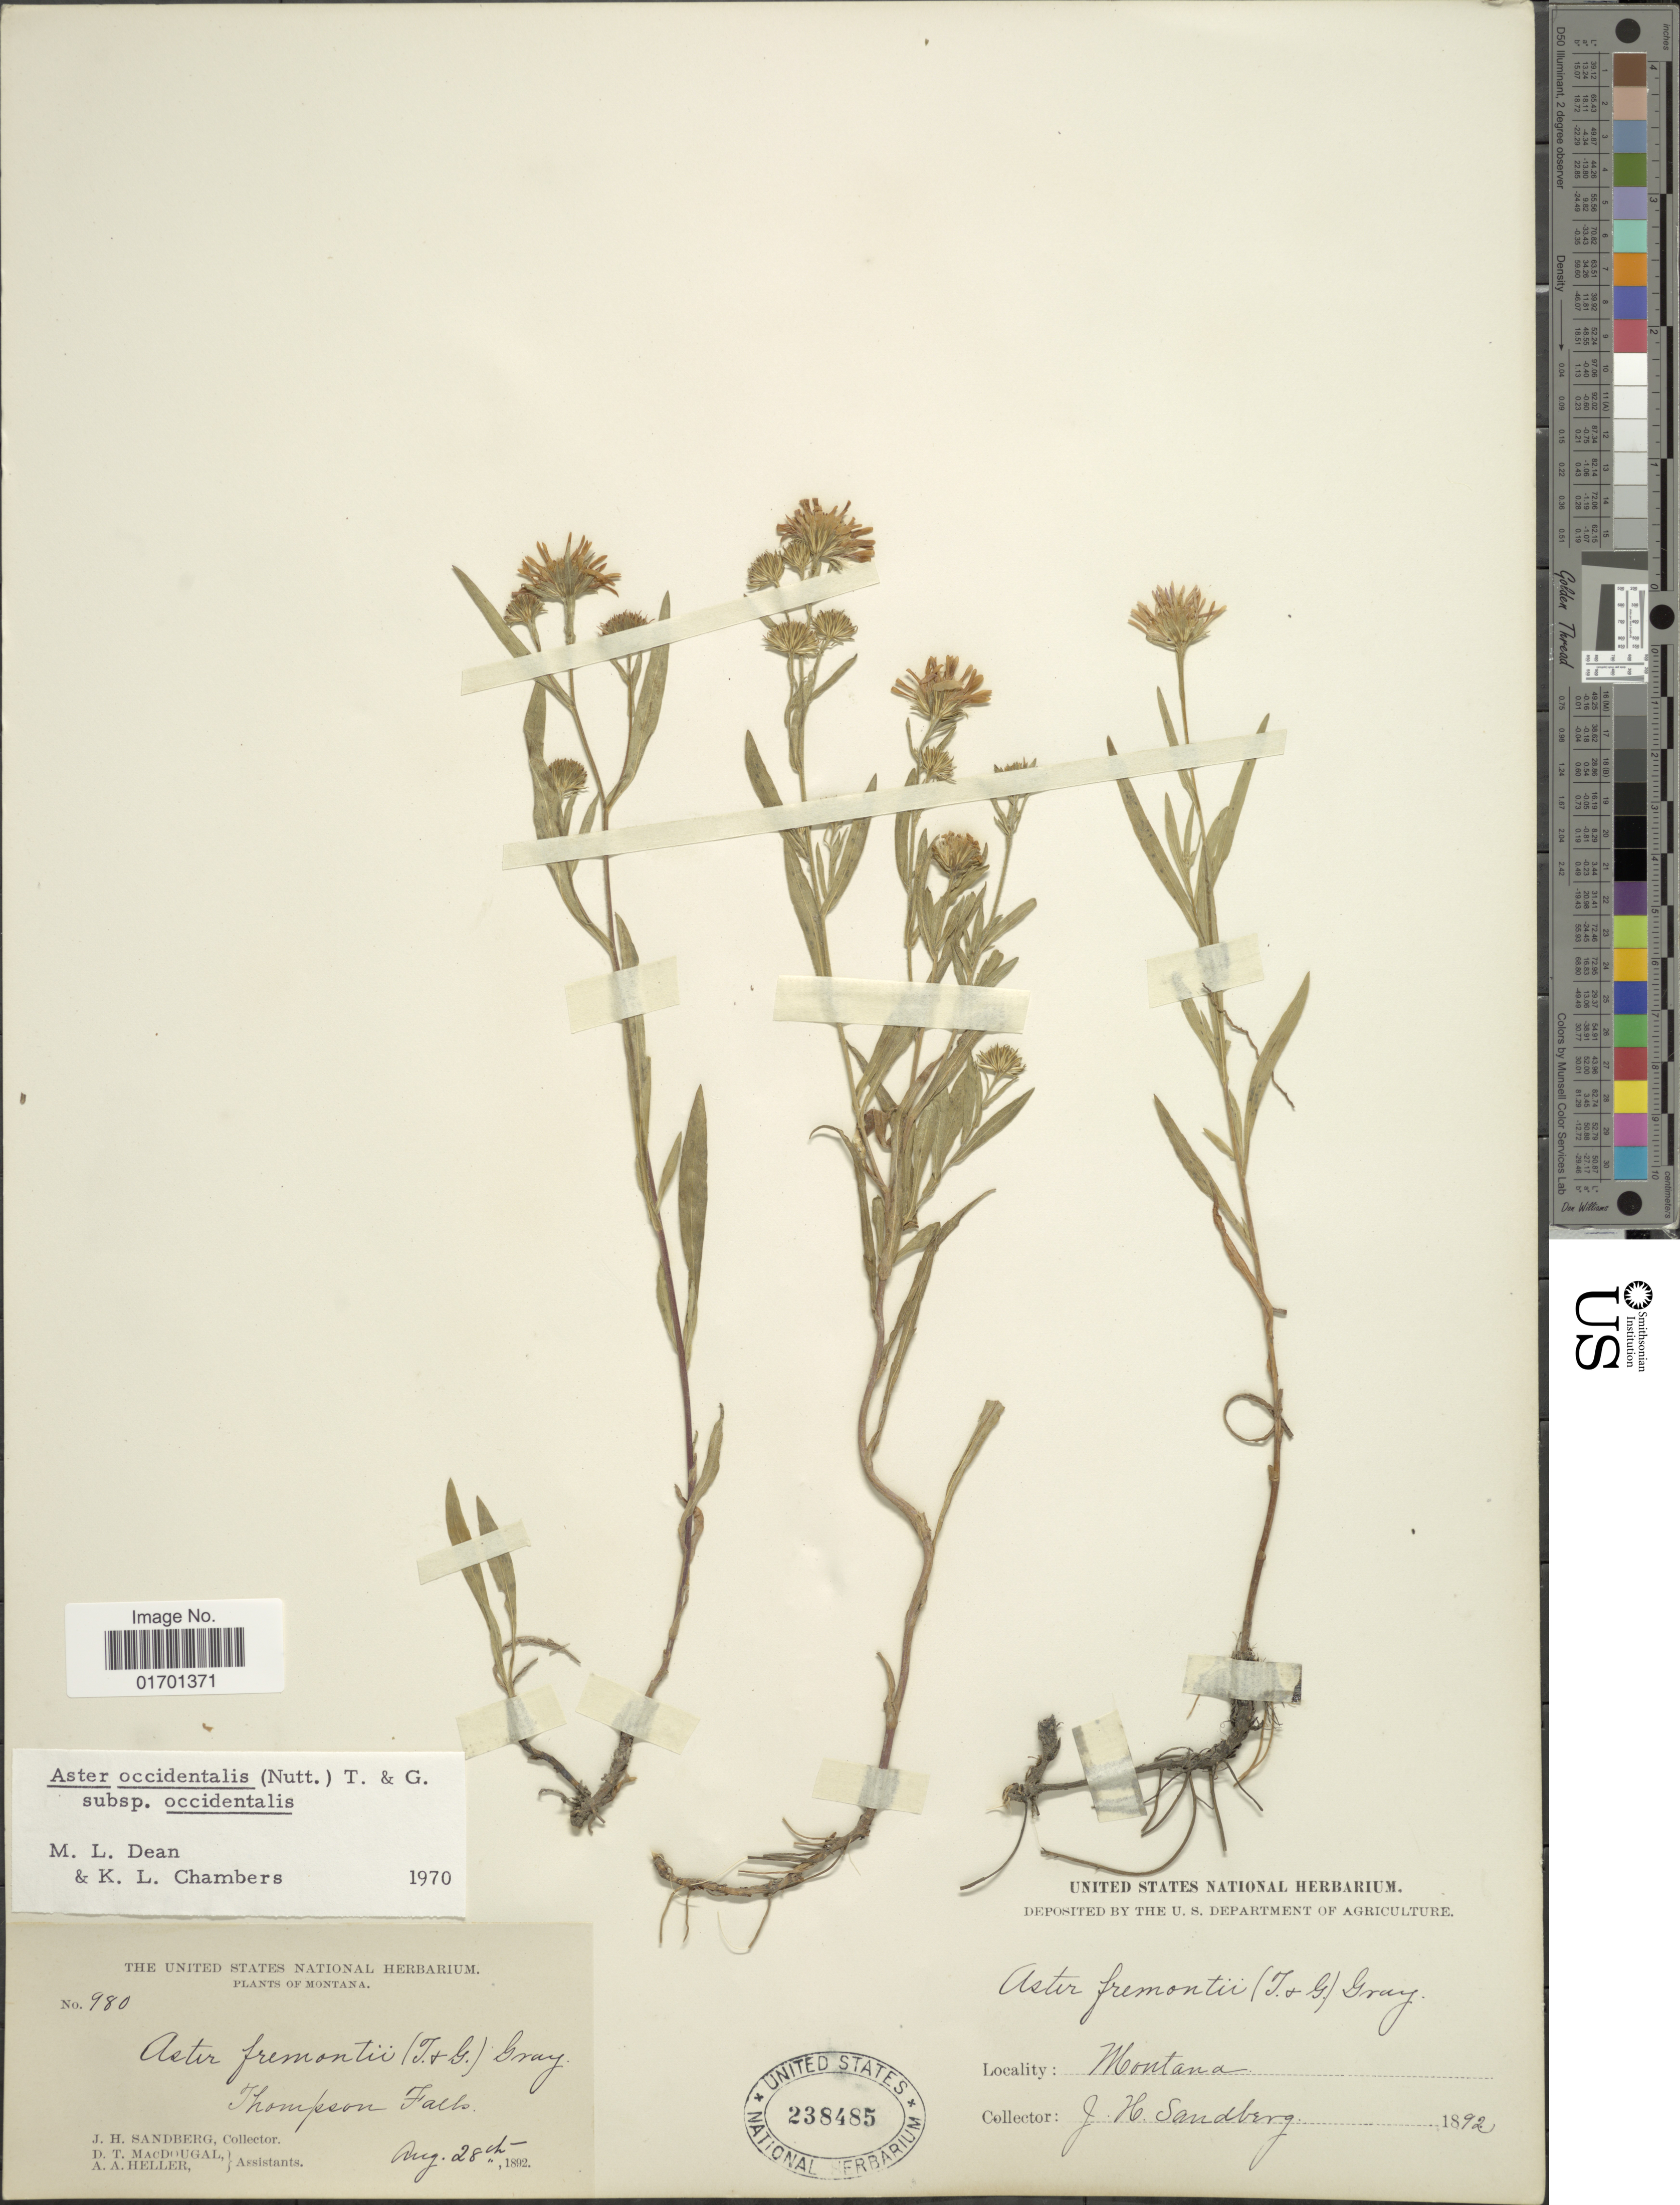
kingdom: Plantae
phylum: Tracheophyta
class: Magnoliopsida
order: Asterales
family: Asteraceae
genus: Symphyotrichum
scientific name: Symphyotrichum spathulatum var. spathulatum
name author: (Lindl.) G.L. Nesom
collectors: J. H. Sandberg, D. T. MacDougal & A. A. Heller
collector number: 980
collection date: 1892-08-28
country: United States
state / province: Montana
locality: Thompson Falls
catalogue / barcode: US 238485